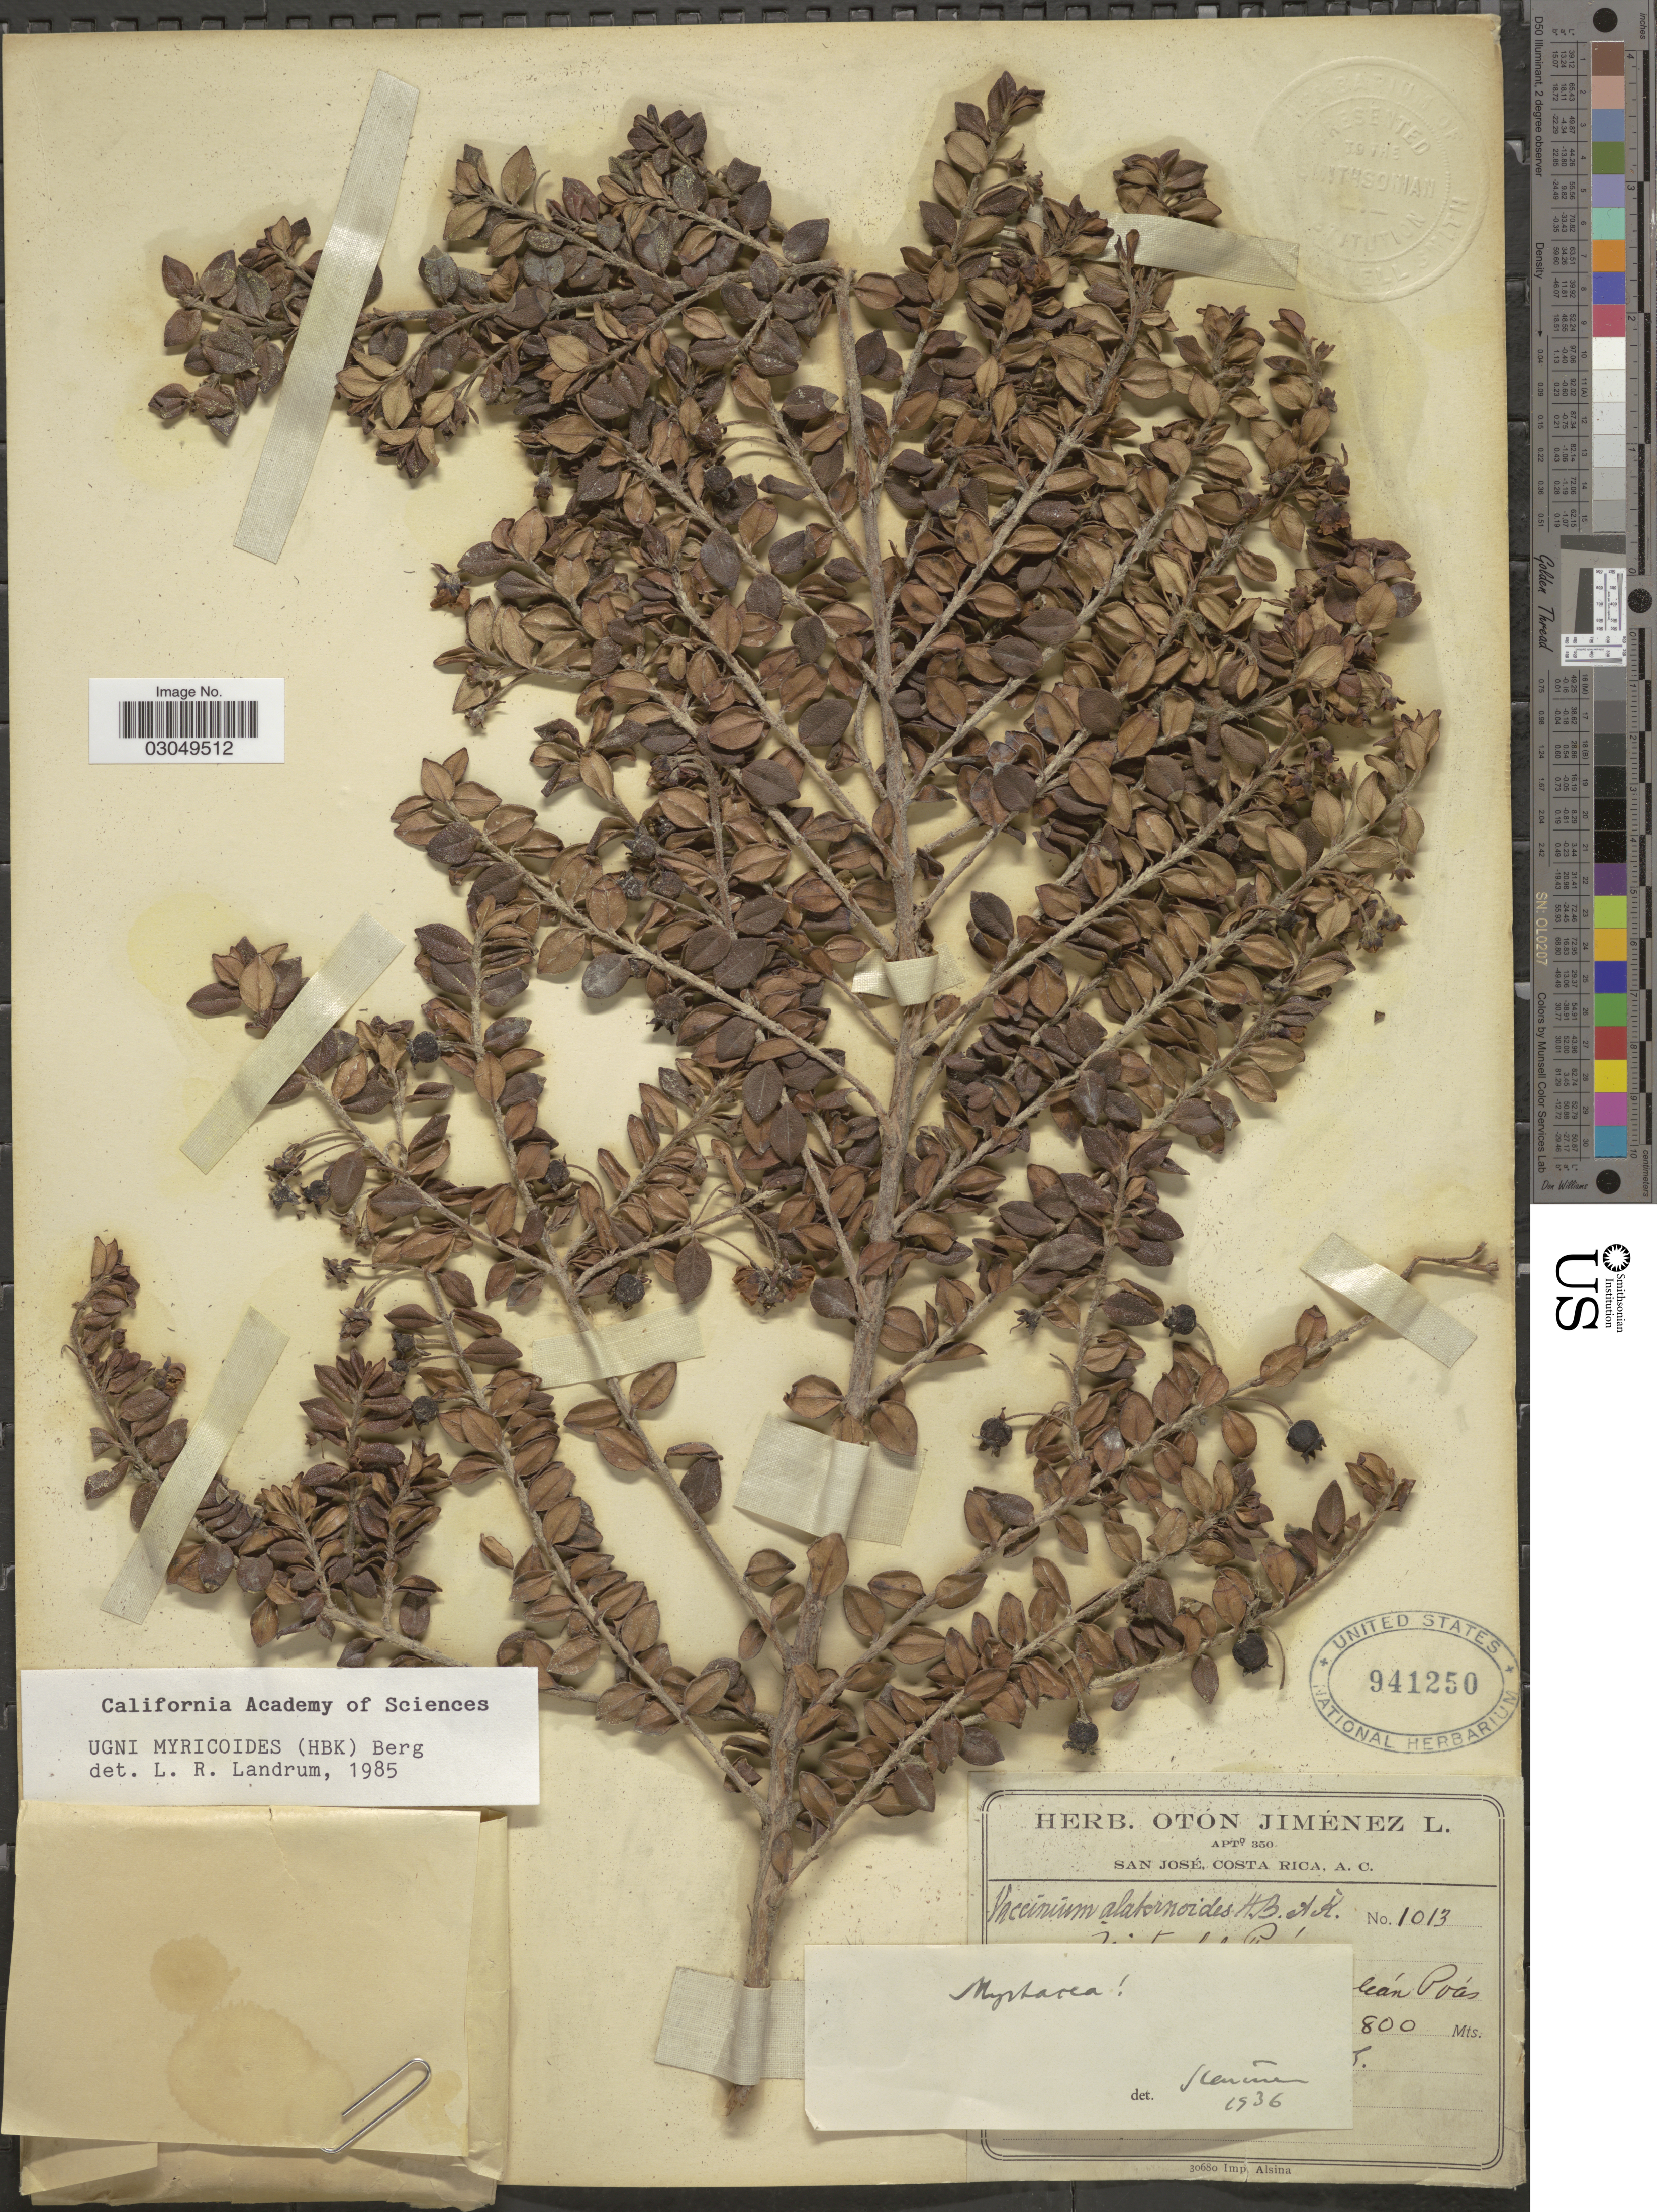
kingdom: Plantae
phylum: Tracheophyta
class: Magnoliopsida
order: Myrtales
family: Myrtaceae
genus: Ugni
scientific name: Ugni myricoides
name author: (Kunth) O. Berg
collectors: Ex herb. Oton Jiménez L.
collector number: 1013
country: Costa Rica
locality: [illegible text]cán Poás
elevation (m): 800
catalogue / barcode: US 941250